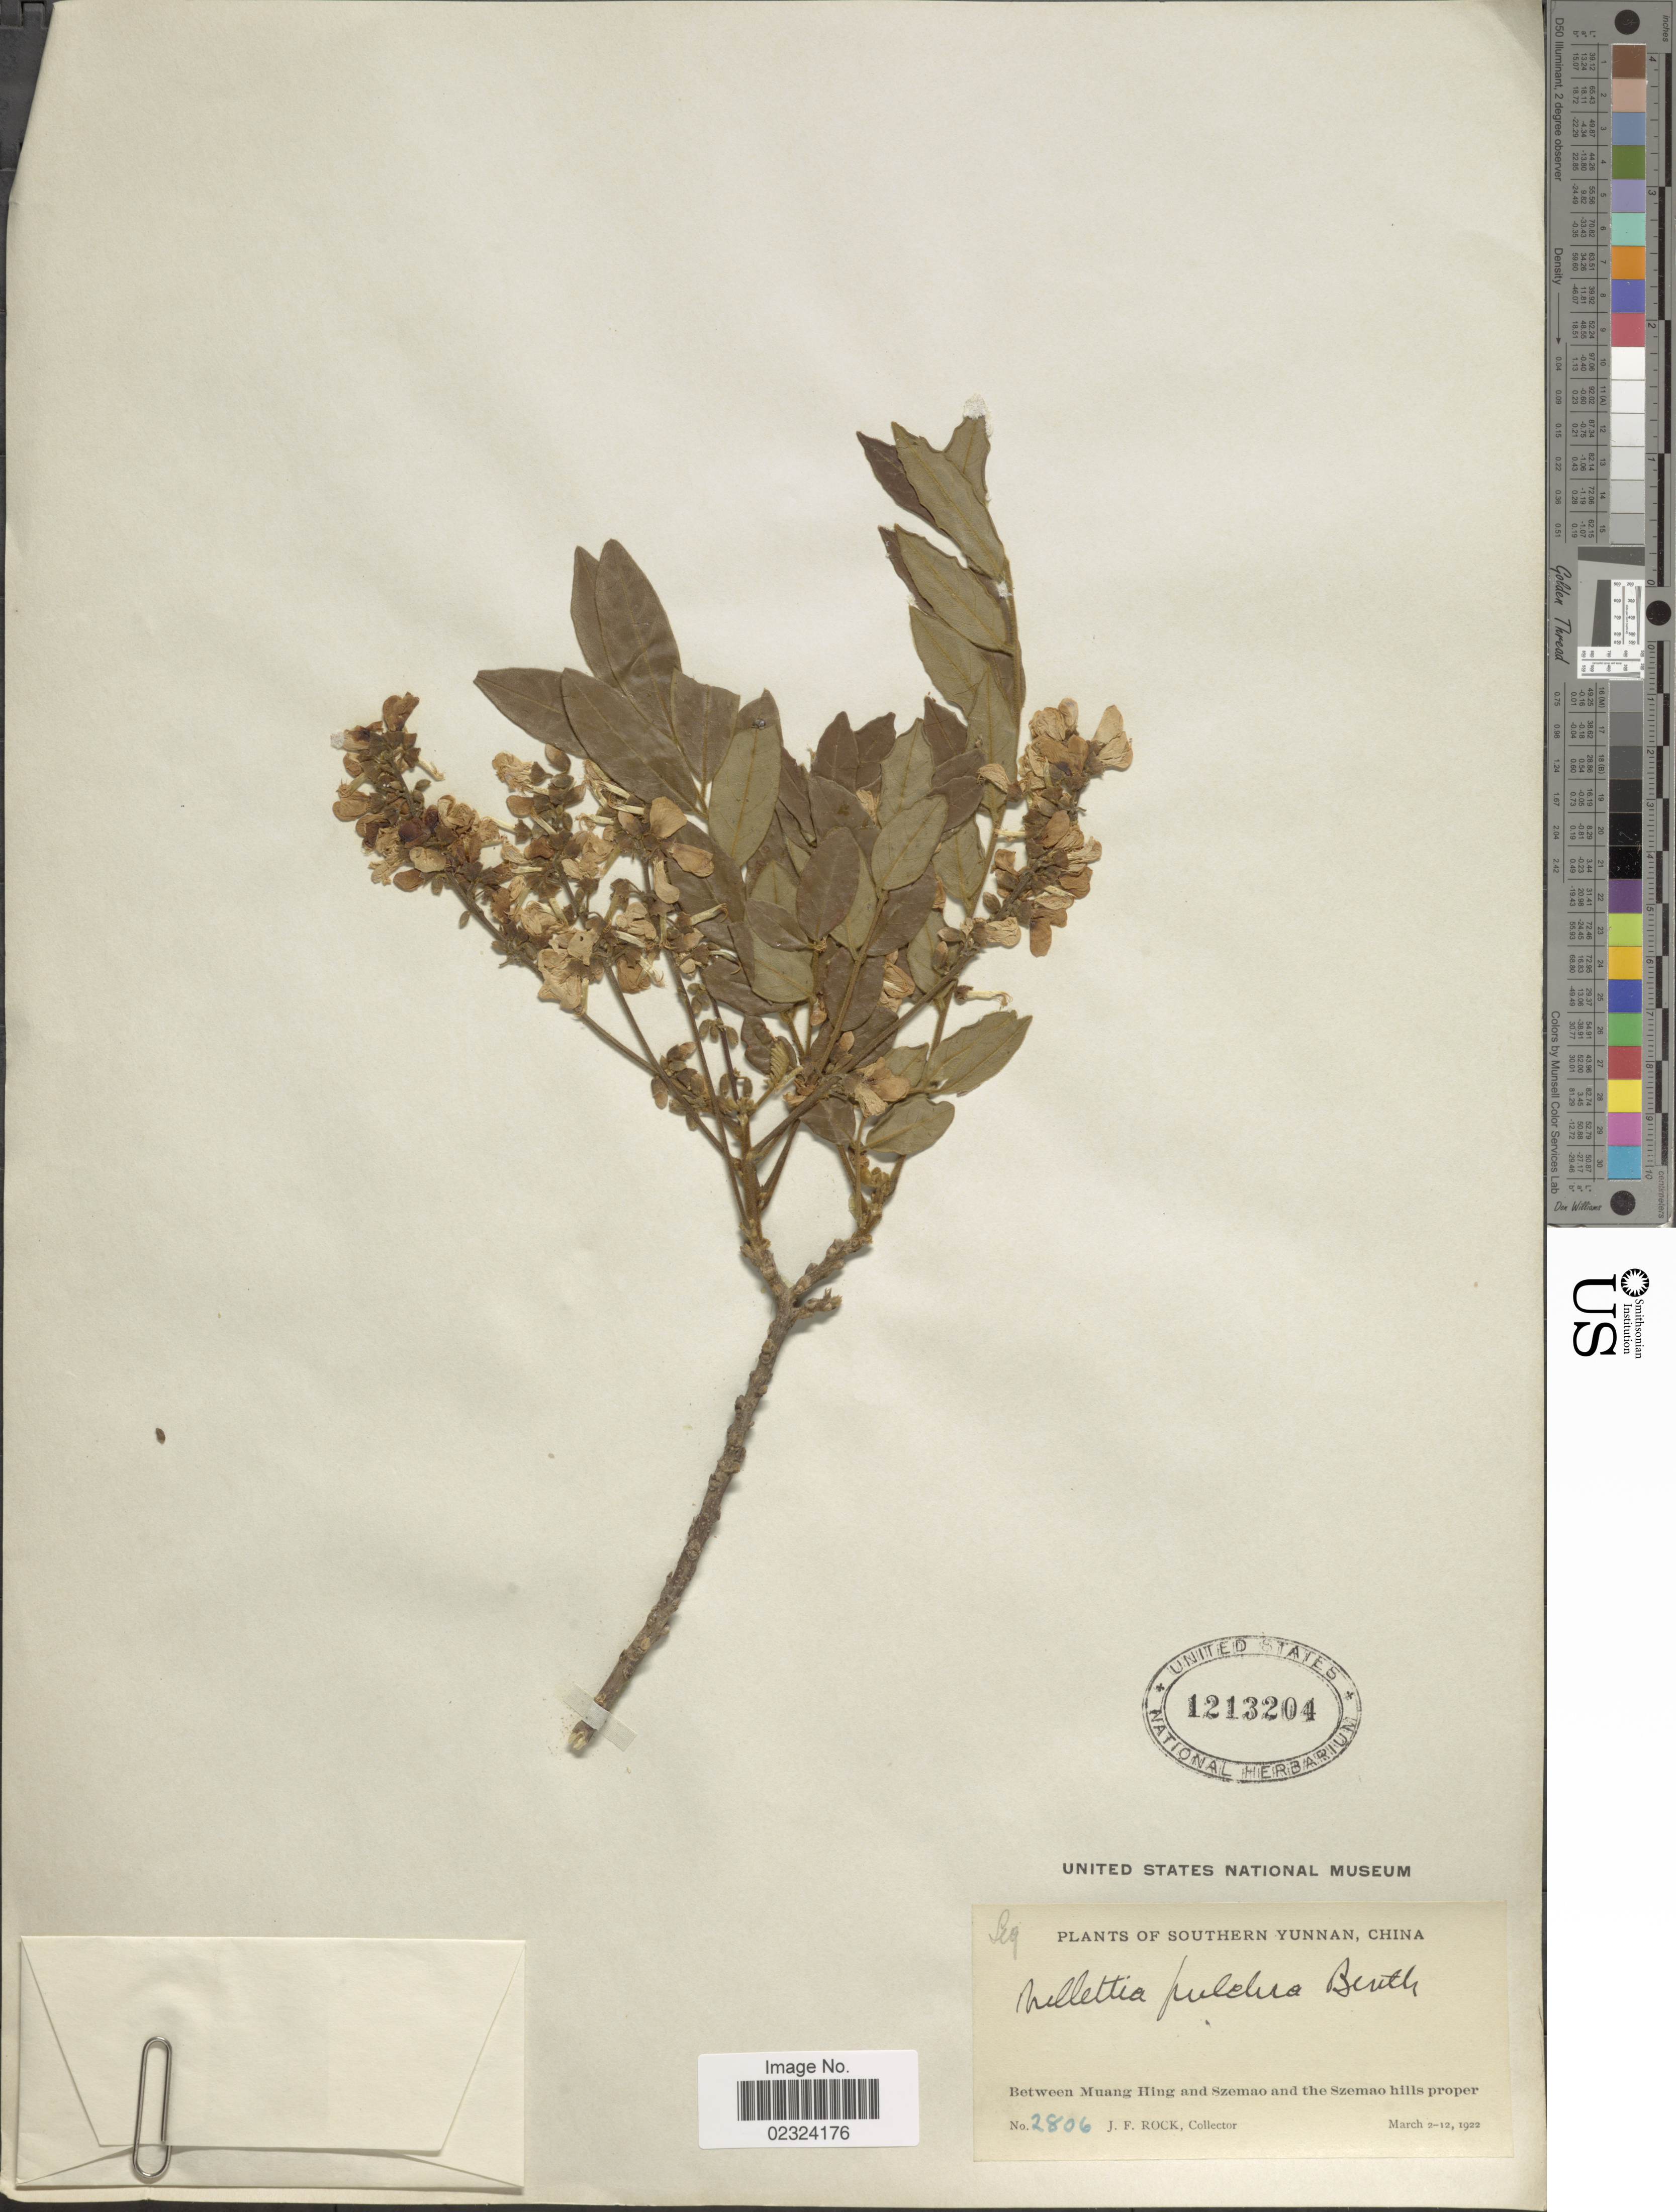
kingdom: Plantae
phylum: Tracheophyta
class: Magnoliopsida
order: Fabales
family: Fabaceae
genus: Millettia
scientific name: Millettia pulchra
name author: (Benth.) Kurz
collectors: J. Rock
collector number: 2806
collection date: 1922-03-02/1922-03-12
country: China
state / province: Yunnan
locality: Southern Yunnan. Between Muang Hing and Szemao and the Szemao hills proper.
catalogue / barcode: US 1213204